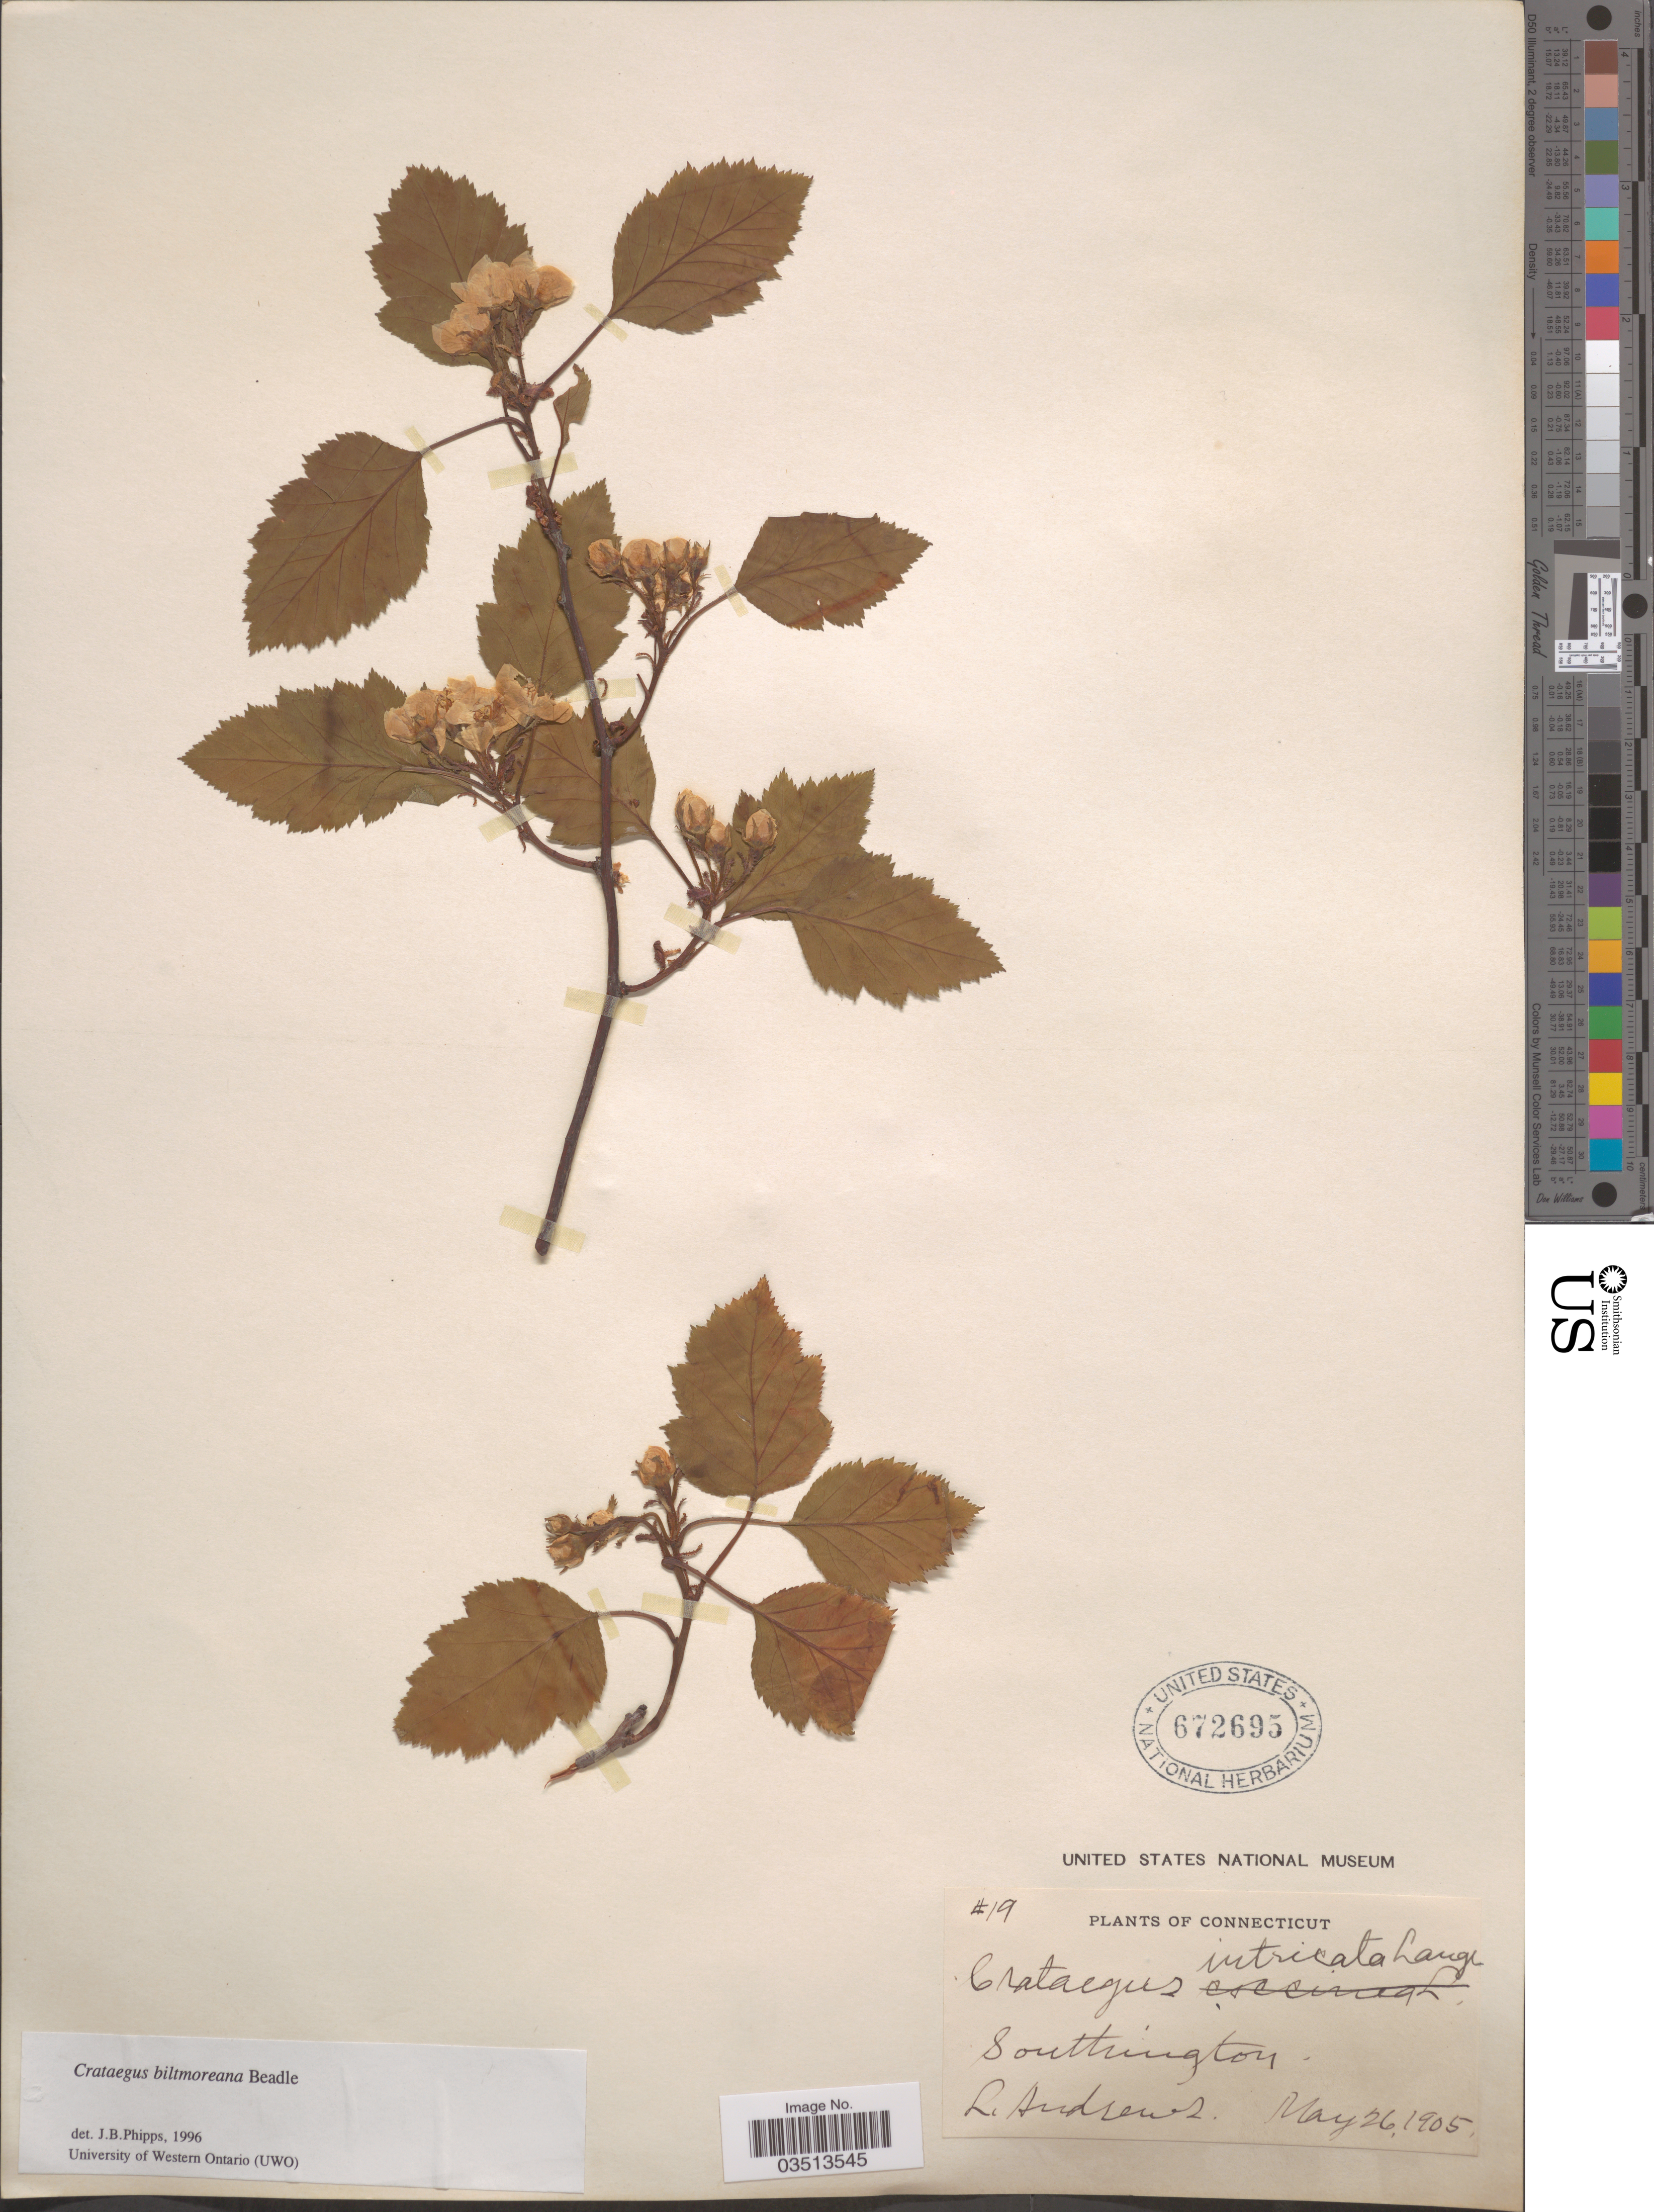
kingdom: Plantae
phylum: Tracheophyta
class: Magnoliopsida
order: Rosales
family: Rosaceae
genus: Crataegus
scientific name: Crataegus biltmoreana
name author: Beadle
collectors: L. Andrews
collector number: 19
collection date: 1905-05-26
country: United States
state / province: Connecticut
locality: Southington.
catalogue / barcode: US 672695